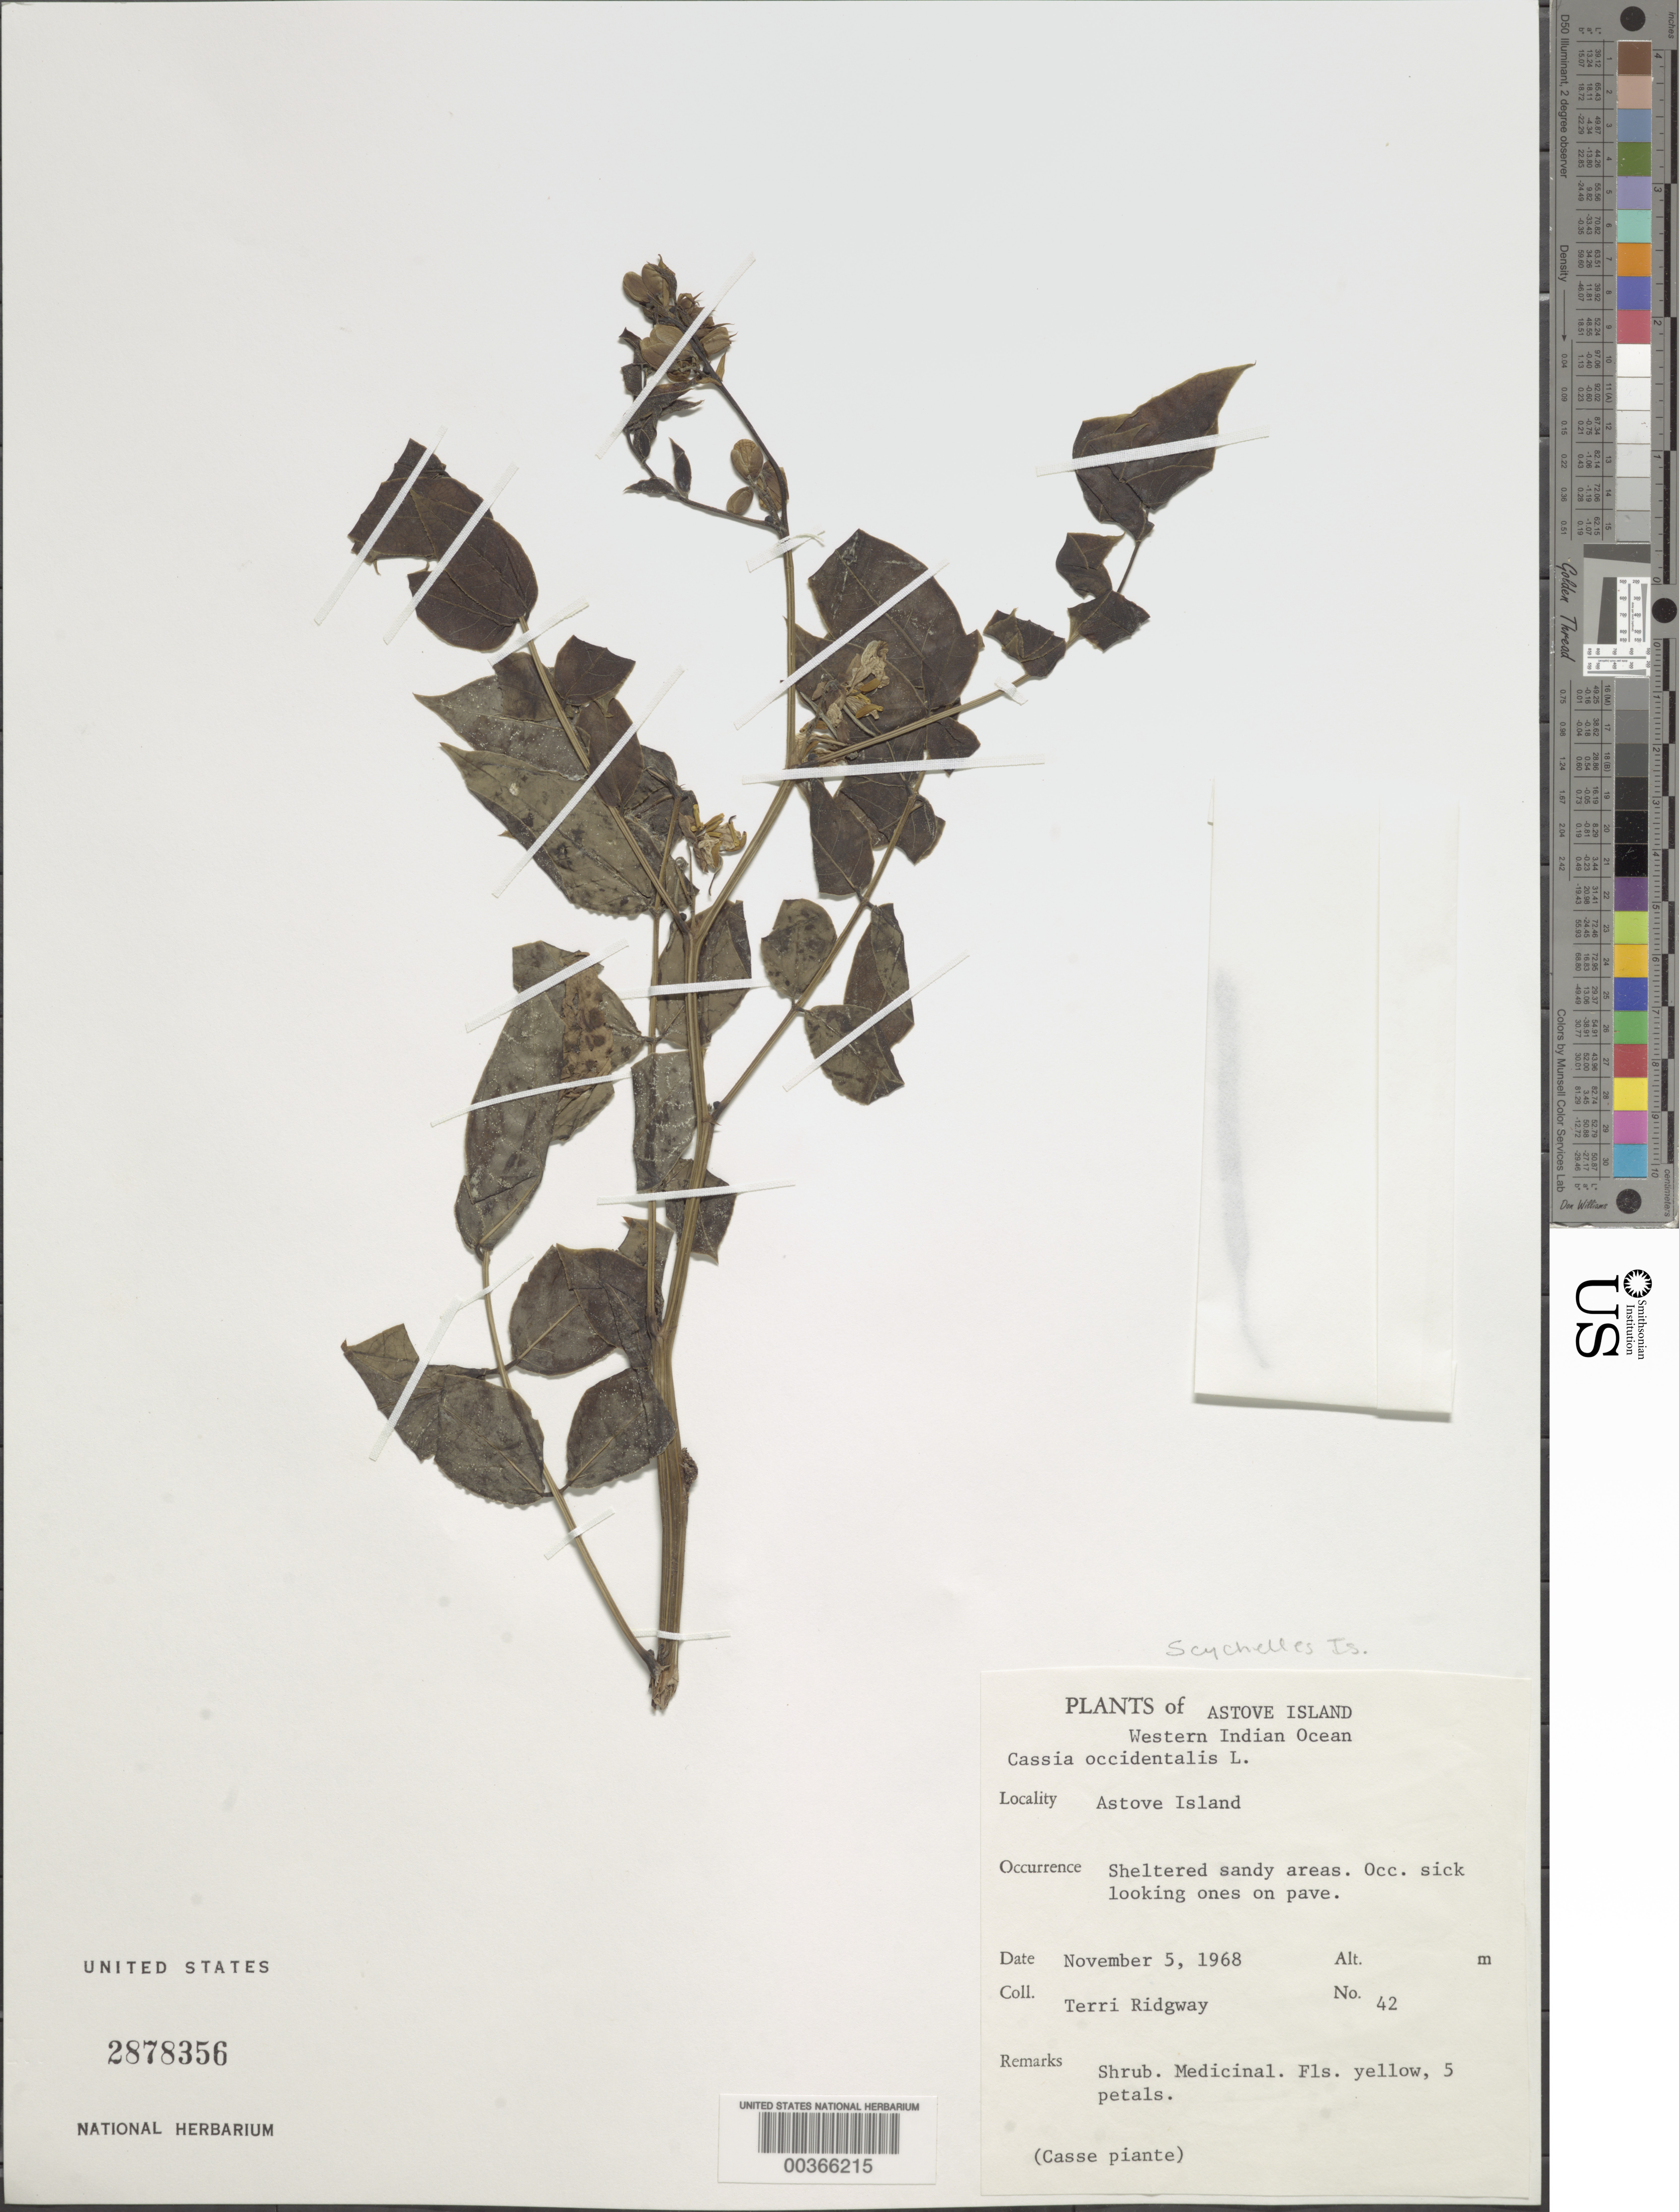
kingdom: Plantae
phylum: Tracheophyta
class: Magnoliopsida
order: Fabales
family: Fabaceae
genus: Senna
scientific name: Senna occidentalis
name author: (L.) Link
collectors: T. Ridgway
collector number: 42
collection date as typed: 05 Nov 1968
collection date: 1968-11-05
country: Seychelles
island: Astove Atoll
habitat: Shelterd sandy areas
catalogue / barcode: US 2878356